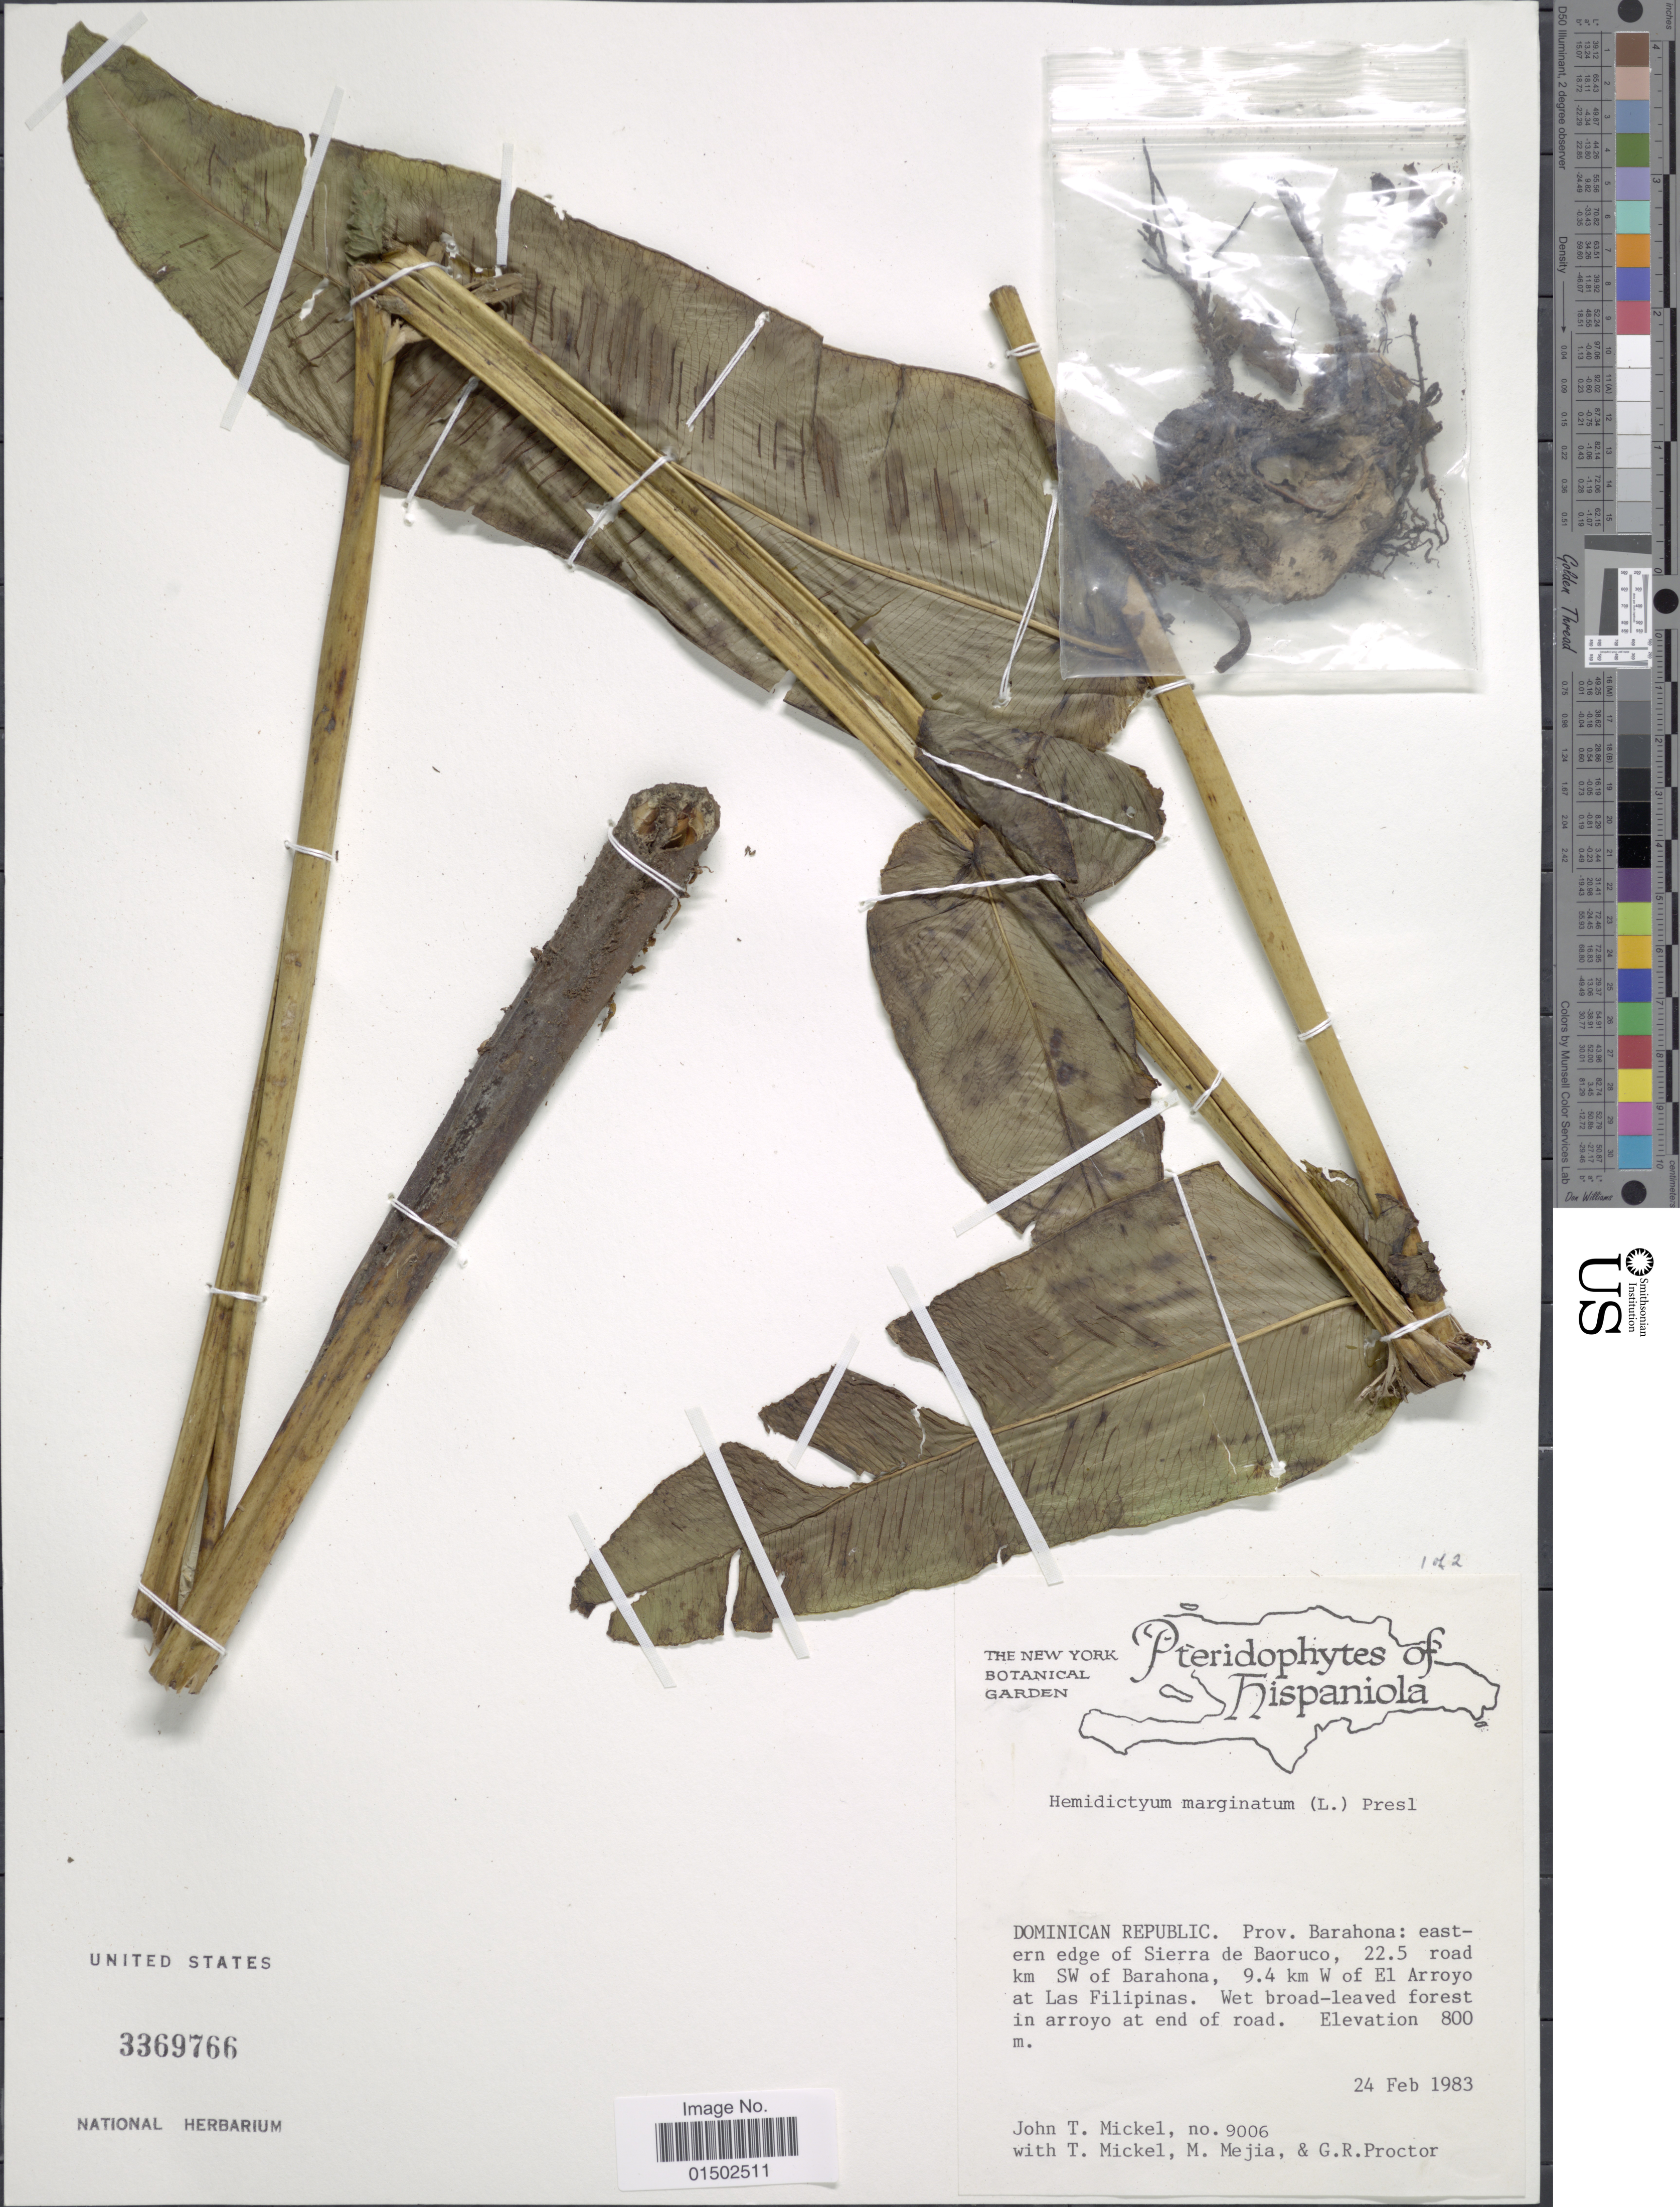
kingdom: Plantae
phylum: Tracheophyta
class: Polypodiopsida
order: Polypodiales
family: Hemidictyaceae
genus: Hemidictyum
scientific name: Hemidictyum marginatum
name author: (L.) C. Presl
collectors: J. T. Mickel, T. Mickel, M. Mejia & G. Proctor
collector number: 9006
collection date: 1983-02-24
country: Dominican Republic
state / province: Barahona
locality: Eastern edge of Sierra de Baoruco, 22.5 road km SW of Barahona, 9.4 km W of El Arroyo at Las Filipinas. Wet broad- leaved forest in arroyo at end of road.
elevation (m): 800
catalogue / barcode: US 3369766